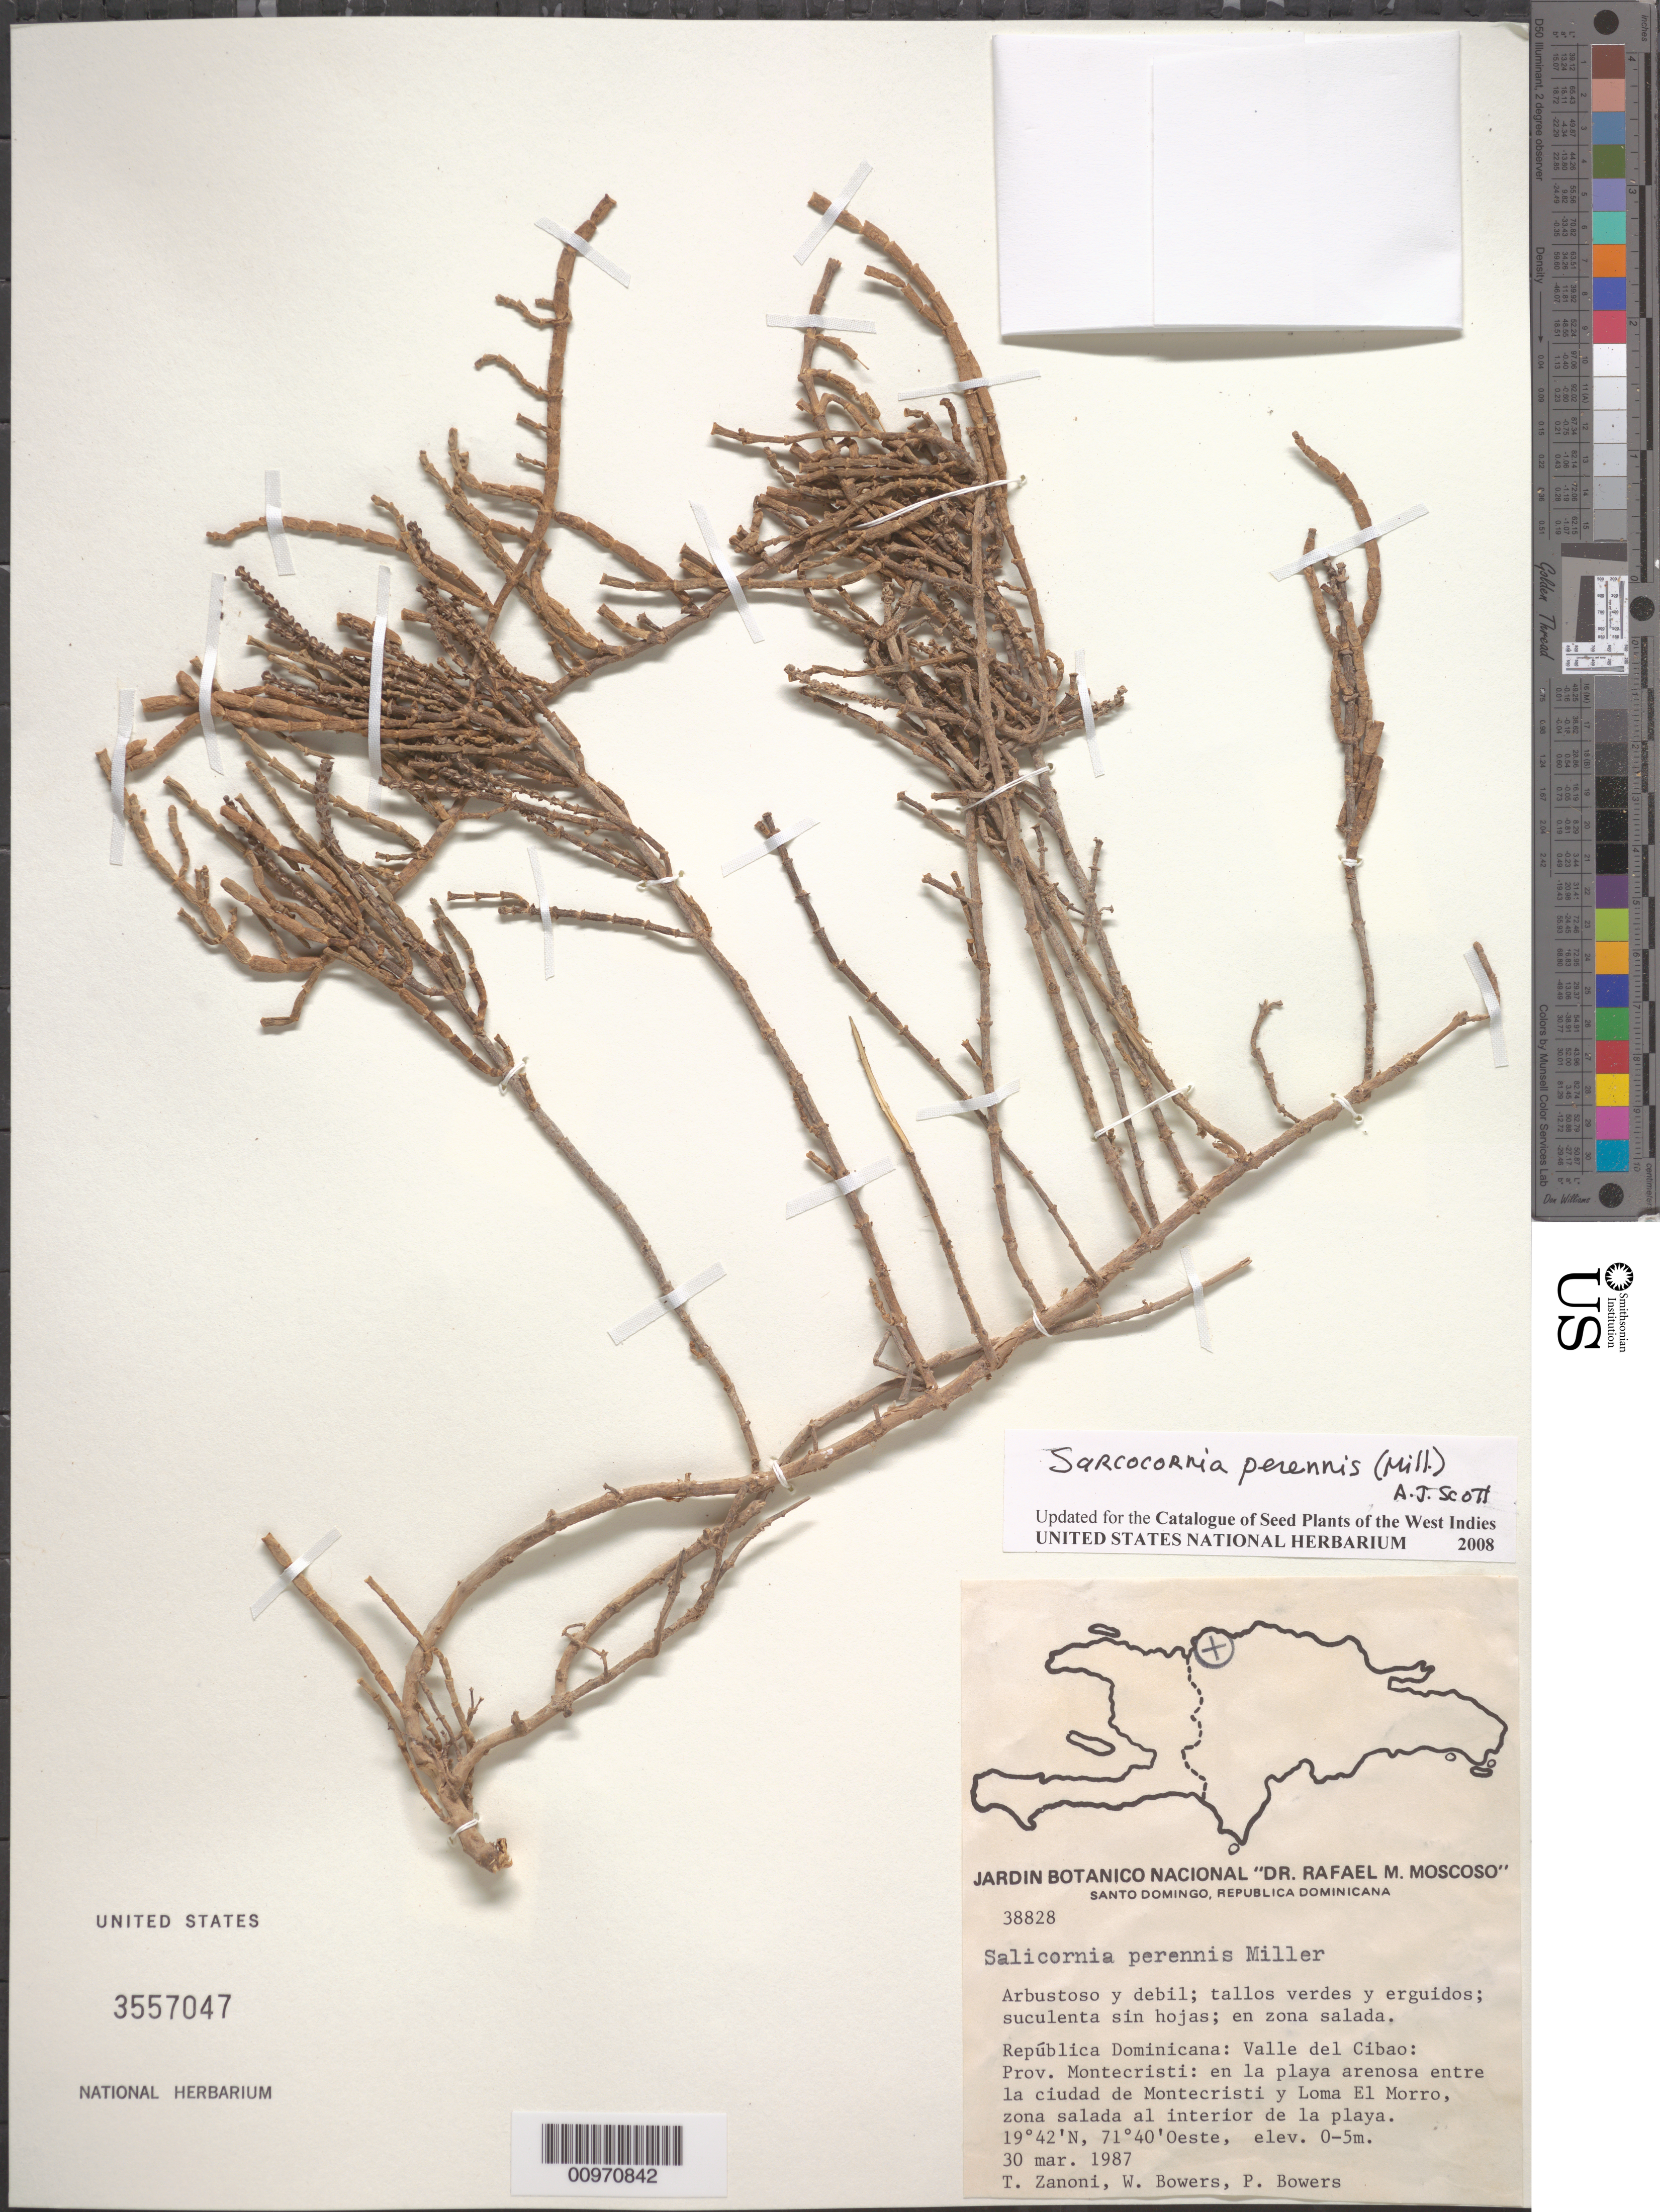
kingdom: Plantae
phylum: Tracheophyta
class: Magnoliopsida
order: Caryophyllales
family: Amaranthaceae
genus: Sarcocornia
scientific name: Sarcocornia perennis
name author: (Mill.) A.J. Scott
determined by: Acevedo-Rodríguez, P., (BOT), Smithsonian Institution - National Museum of Natural History (UNITED STATES)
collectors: T. A. Zanoni, W. Bowers & P. Bowers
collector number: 38828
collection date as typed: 30 Mar 1987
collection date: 1987-03-30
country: Dominican Republic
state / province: Monte Cristi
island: Hispaniola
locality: Valle del Cibao, en la playa arenosa entre la ciudad de Montecristi y Loma El Morro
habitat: Zona salada al interior de la playa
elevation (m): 0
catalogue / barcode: US 3557047